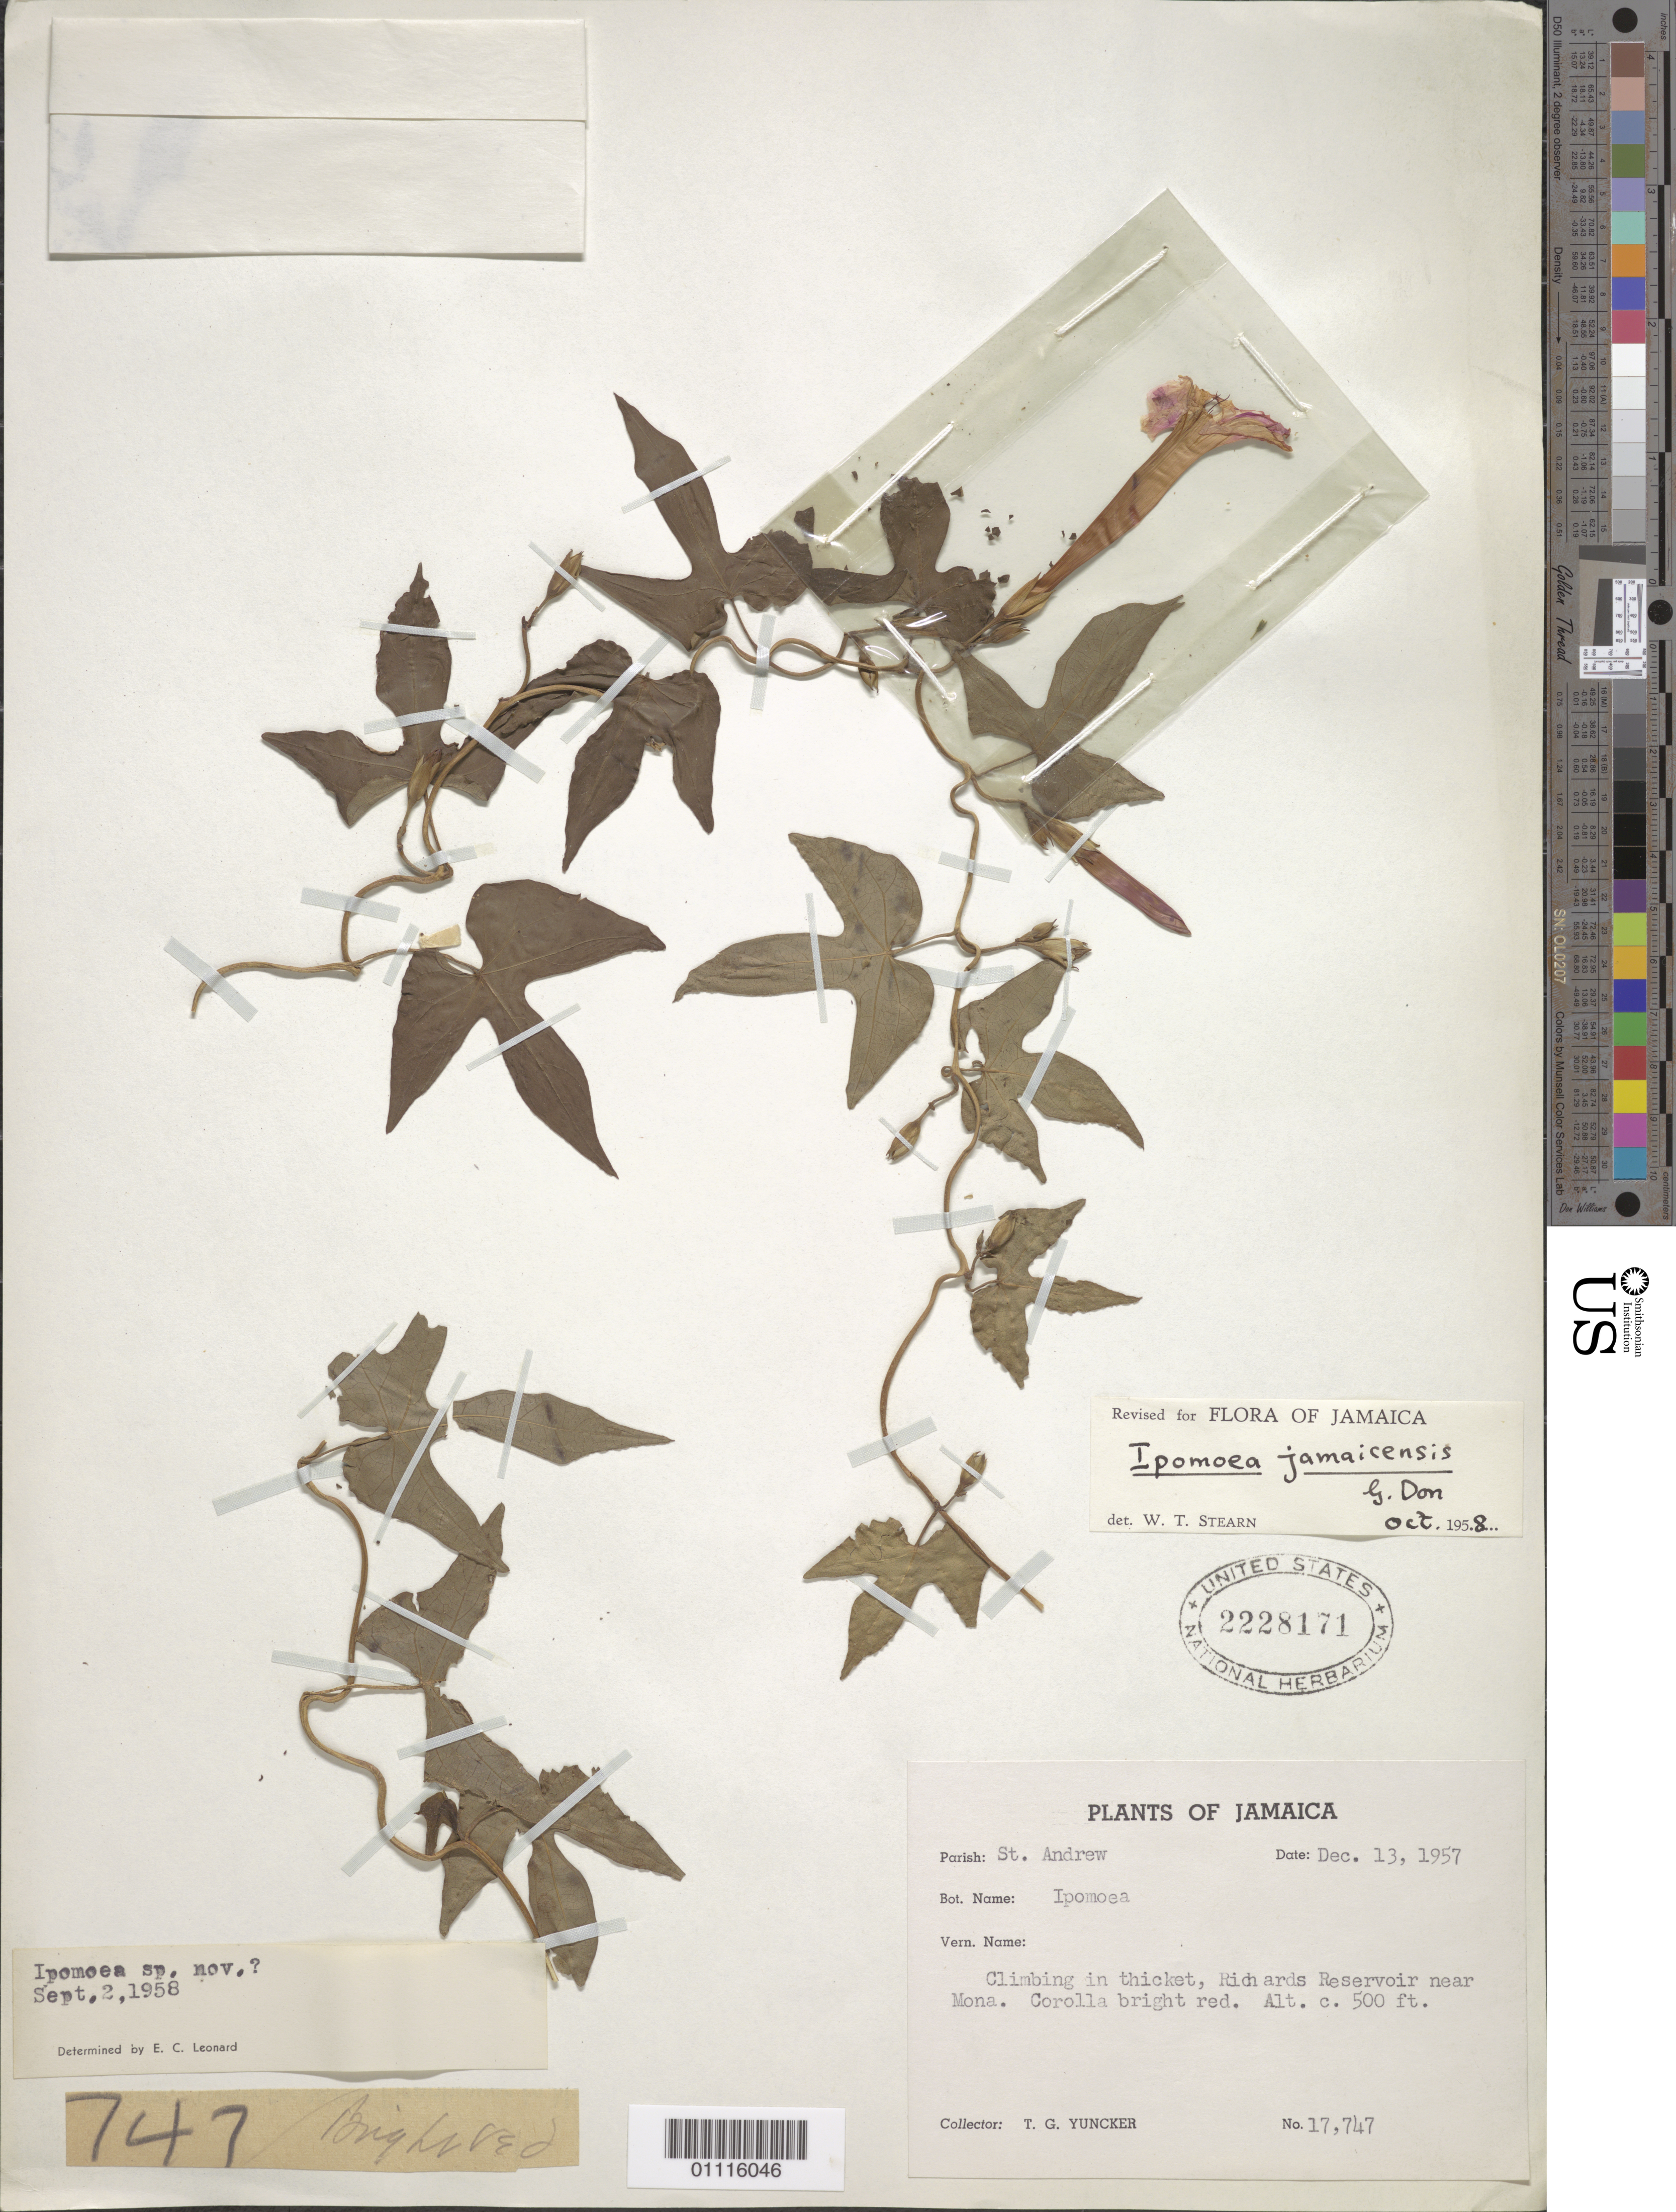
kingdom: Plantae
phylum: Tracheophyta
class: Magnoliopsida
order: Solanales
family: Convolvulaceae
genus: Ipomoea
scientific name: Ipomoea jamaicensis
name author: G. Don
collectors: T. G. Yuncker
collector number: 17747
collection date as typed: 13 Dec 1957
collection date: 1957-12-13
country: Jamaica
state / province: Saint Andrew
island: Jamaica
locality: Climbing in thicket, Richards Reservoir near Mona.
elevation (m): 152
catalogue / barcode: US 2228171